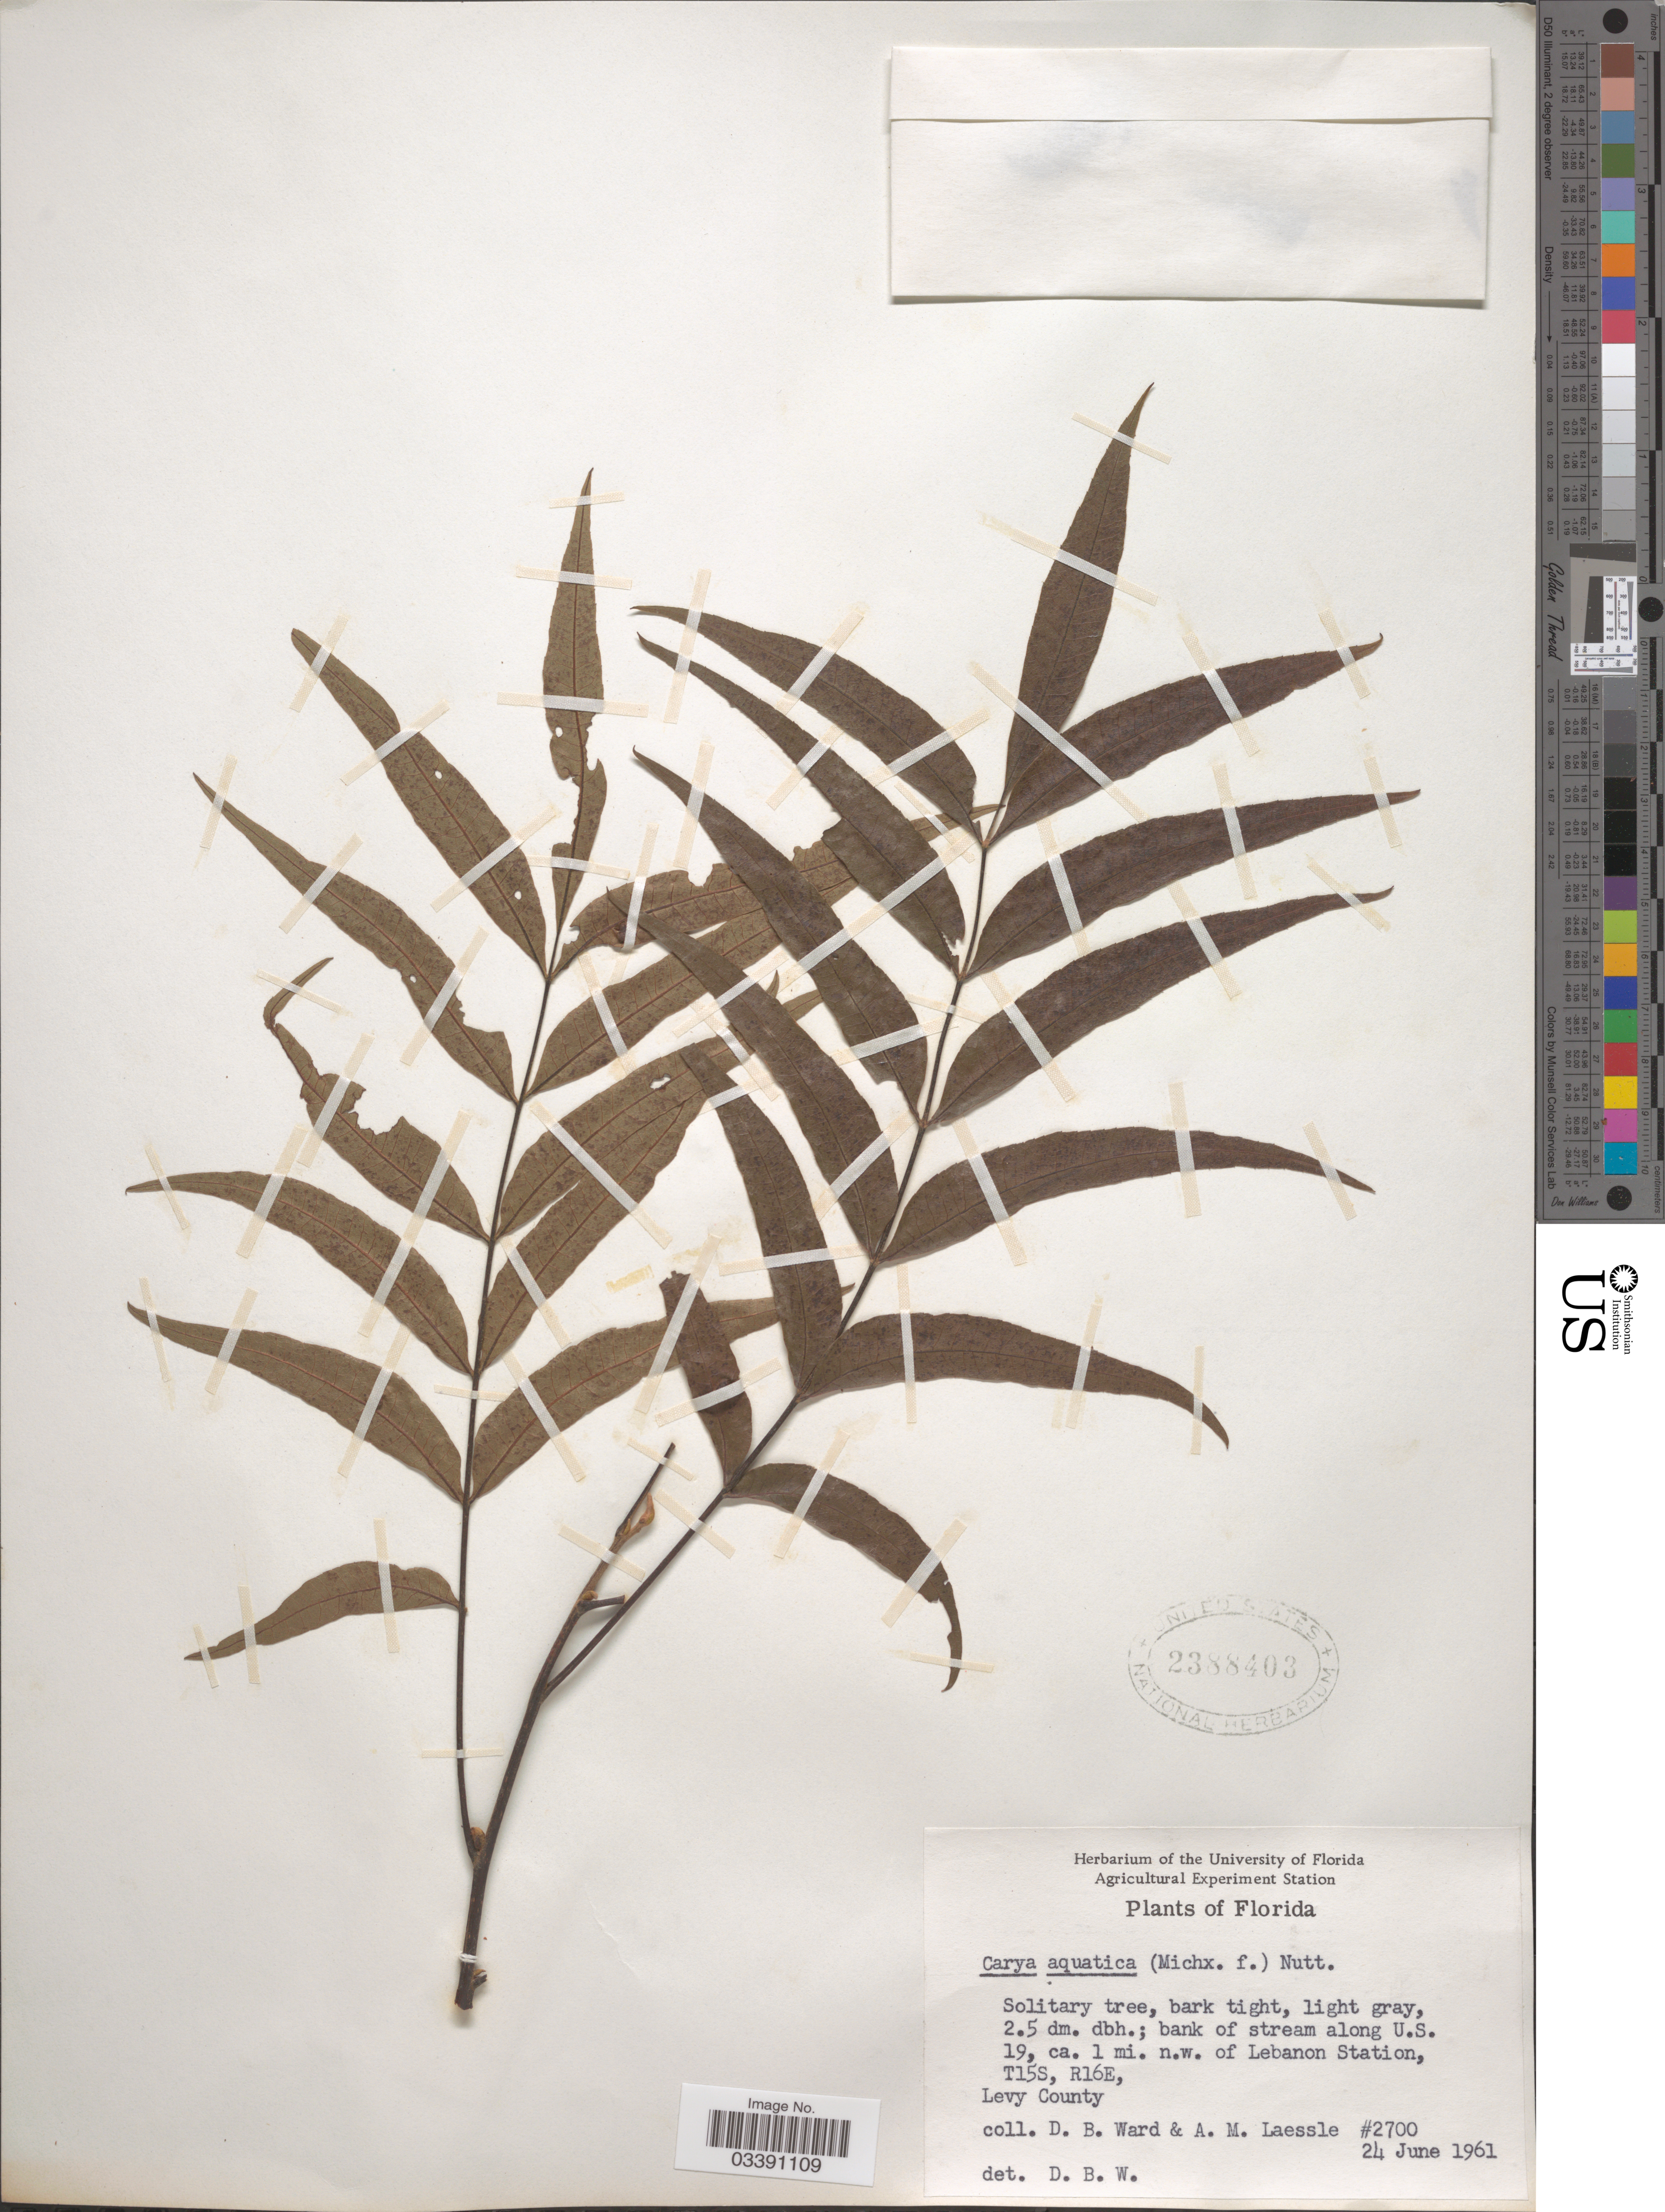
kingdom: Plantae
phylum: Tracheophyta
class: Magnoliopsida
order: Fagales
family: Juglandaceae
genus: Carya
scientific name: Carya aquatica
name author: (F. Michx.) Nutt.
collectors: D. B. Ward & A. Laessle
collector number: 2700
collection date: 1961-06-24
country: United States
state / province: Florida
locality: Bank of stream along U.S. 19, ca. 1 mi. n.w. of Lebanon Station, T15S, R16E, Levy County.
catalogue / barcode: US 2388403